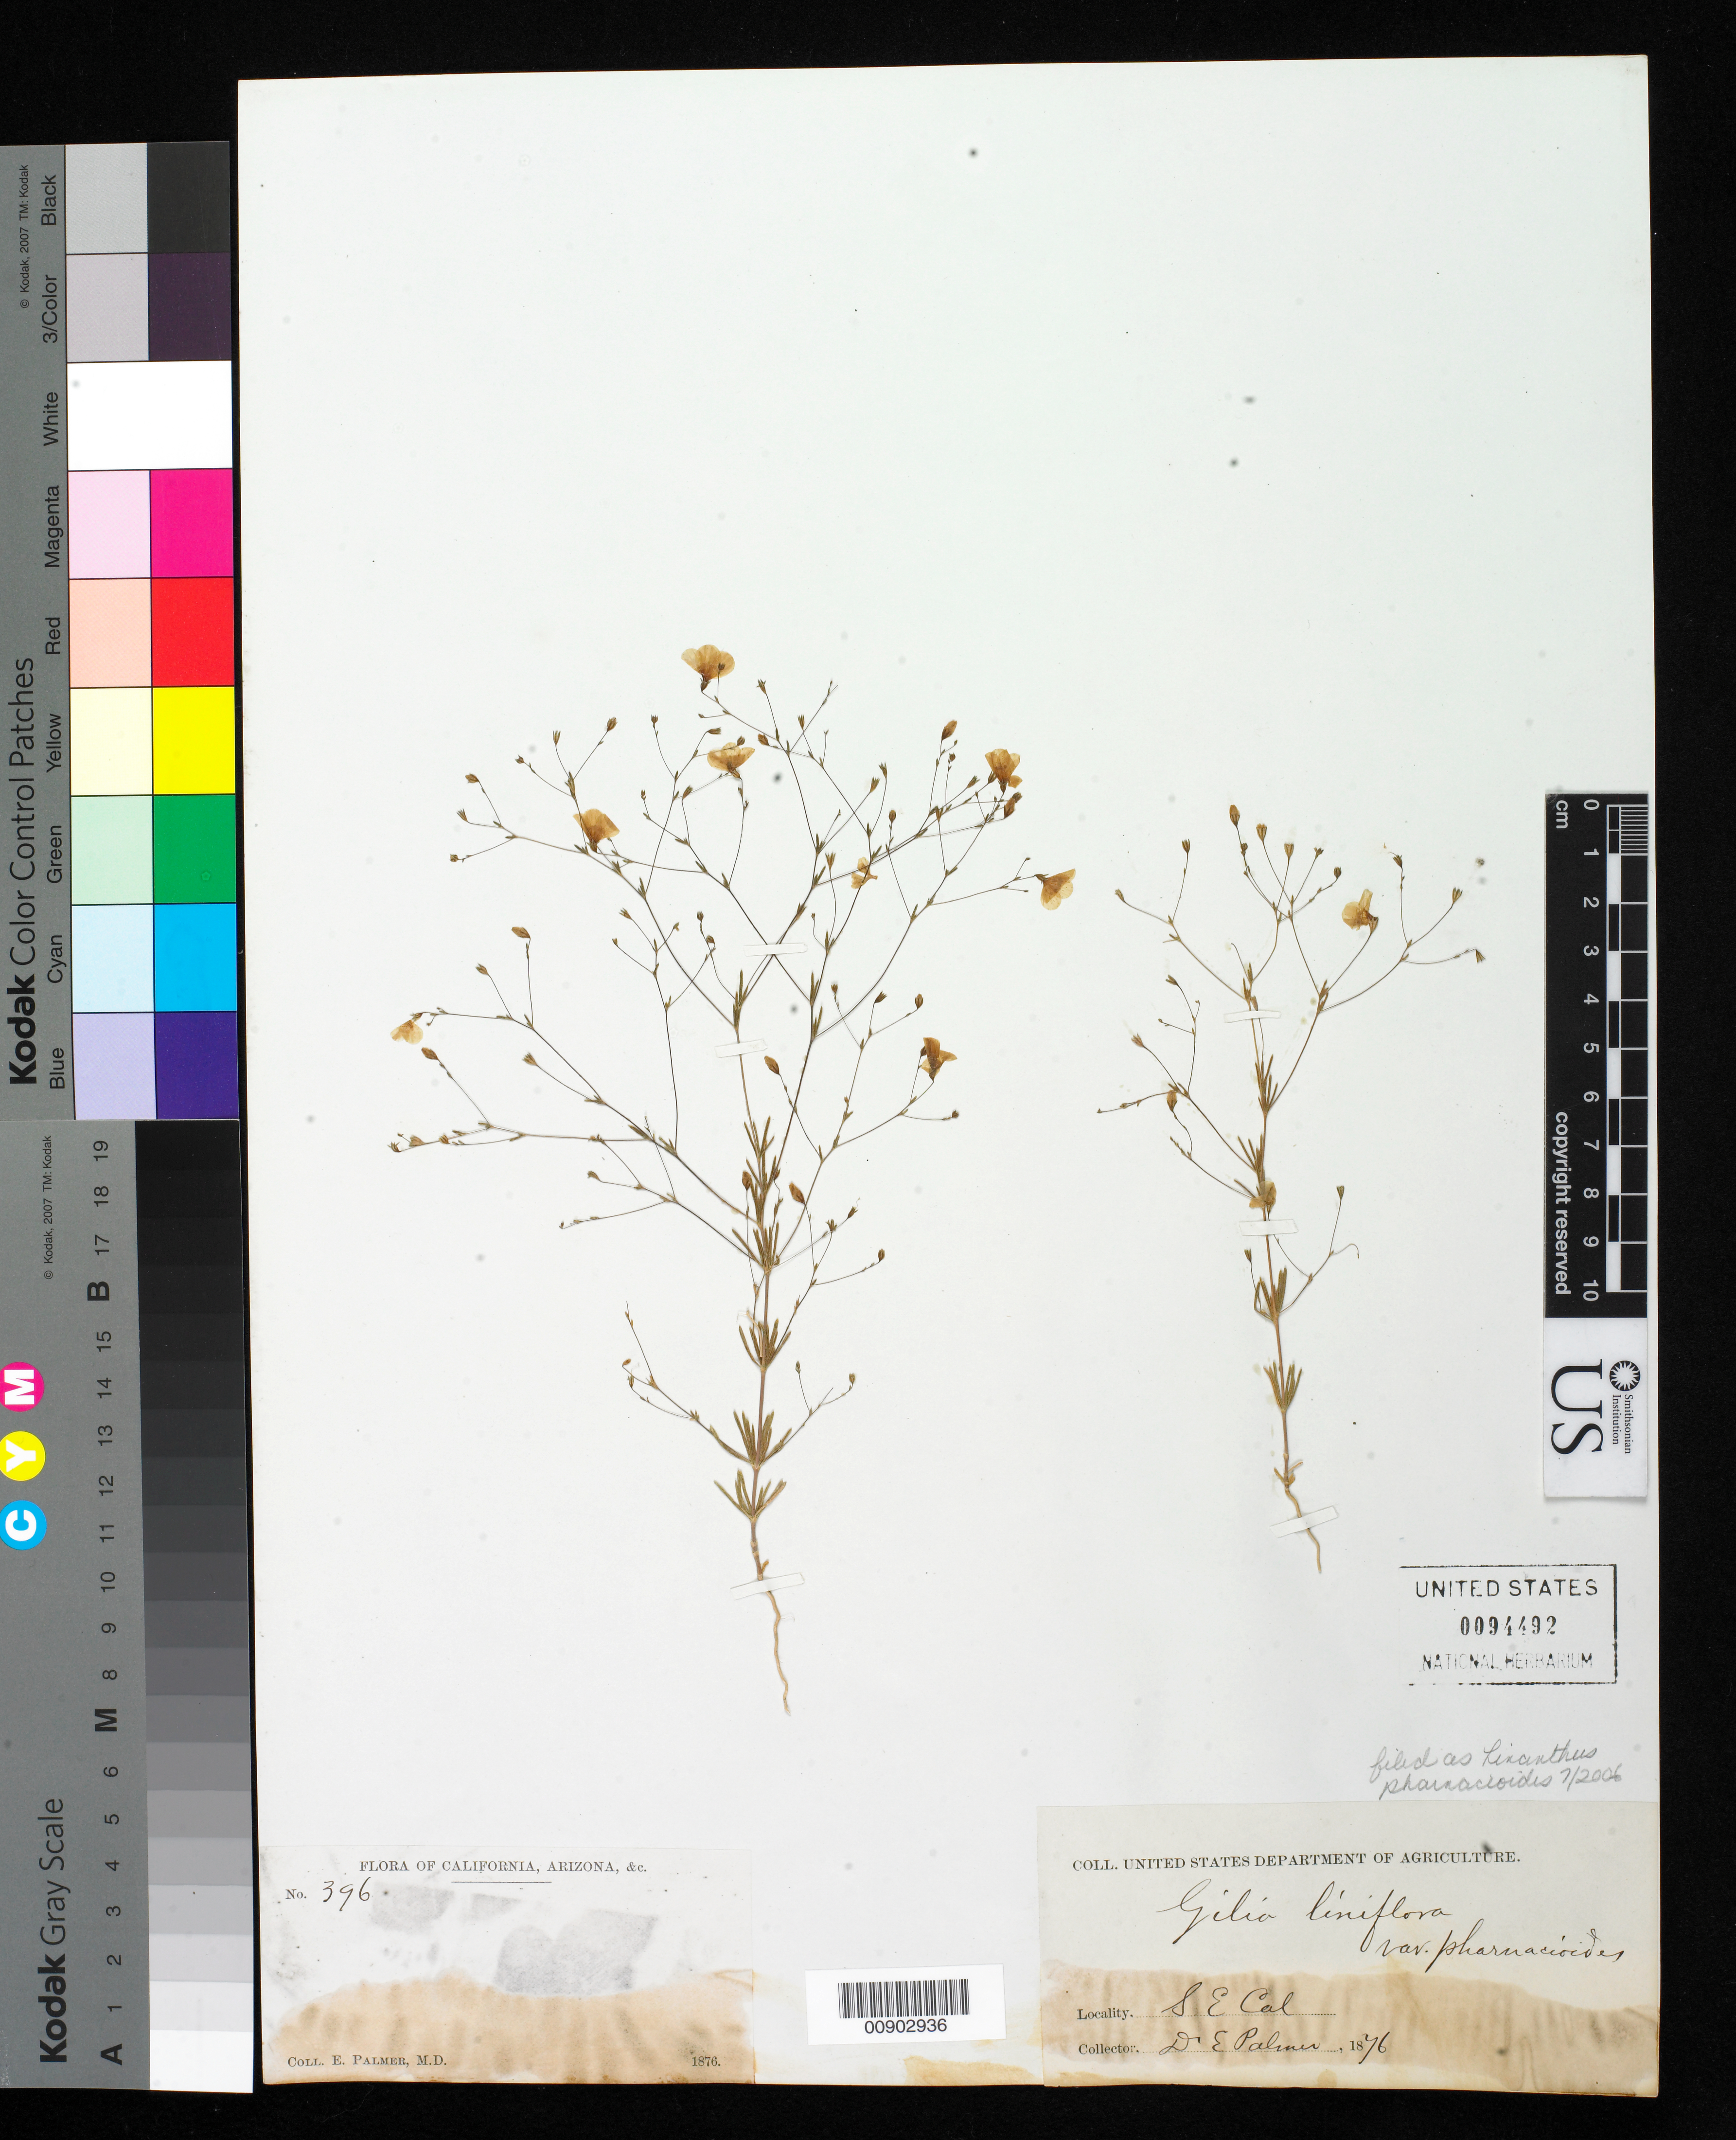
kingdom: Plantae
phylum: Tracheophyta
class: Magnoliopsida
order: Ericales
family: Polemoniaceae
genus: Leptosiphon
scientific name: Leptosiphon liniflorus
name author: (Benth.) J.M. Porter & L.A. Johnson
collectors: E. Palmer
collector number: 396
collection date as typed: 1876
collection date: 1876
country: United States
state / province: California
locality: SE California.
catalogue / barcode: US 94492